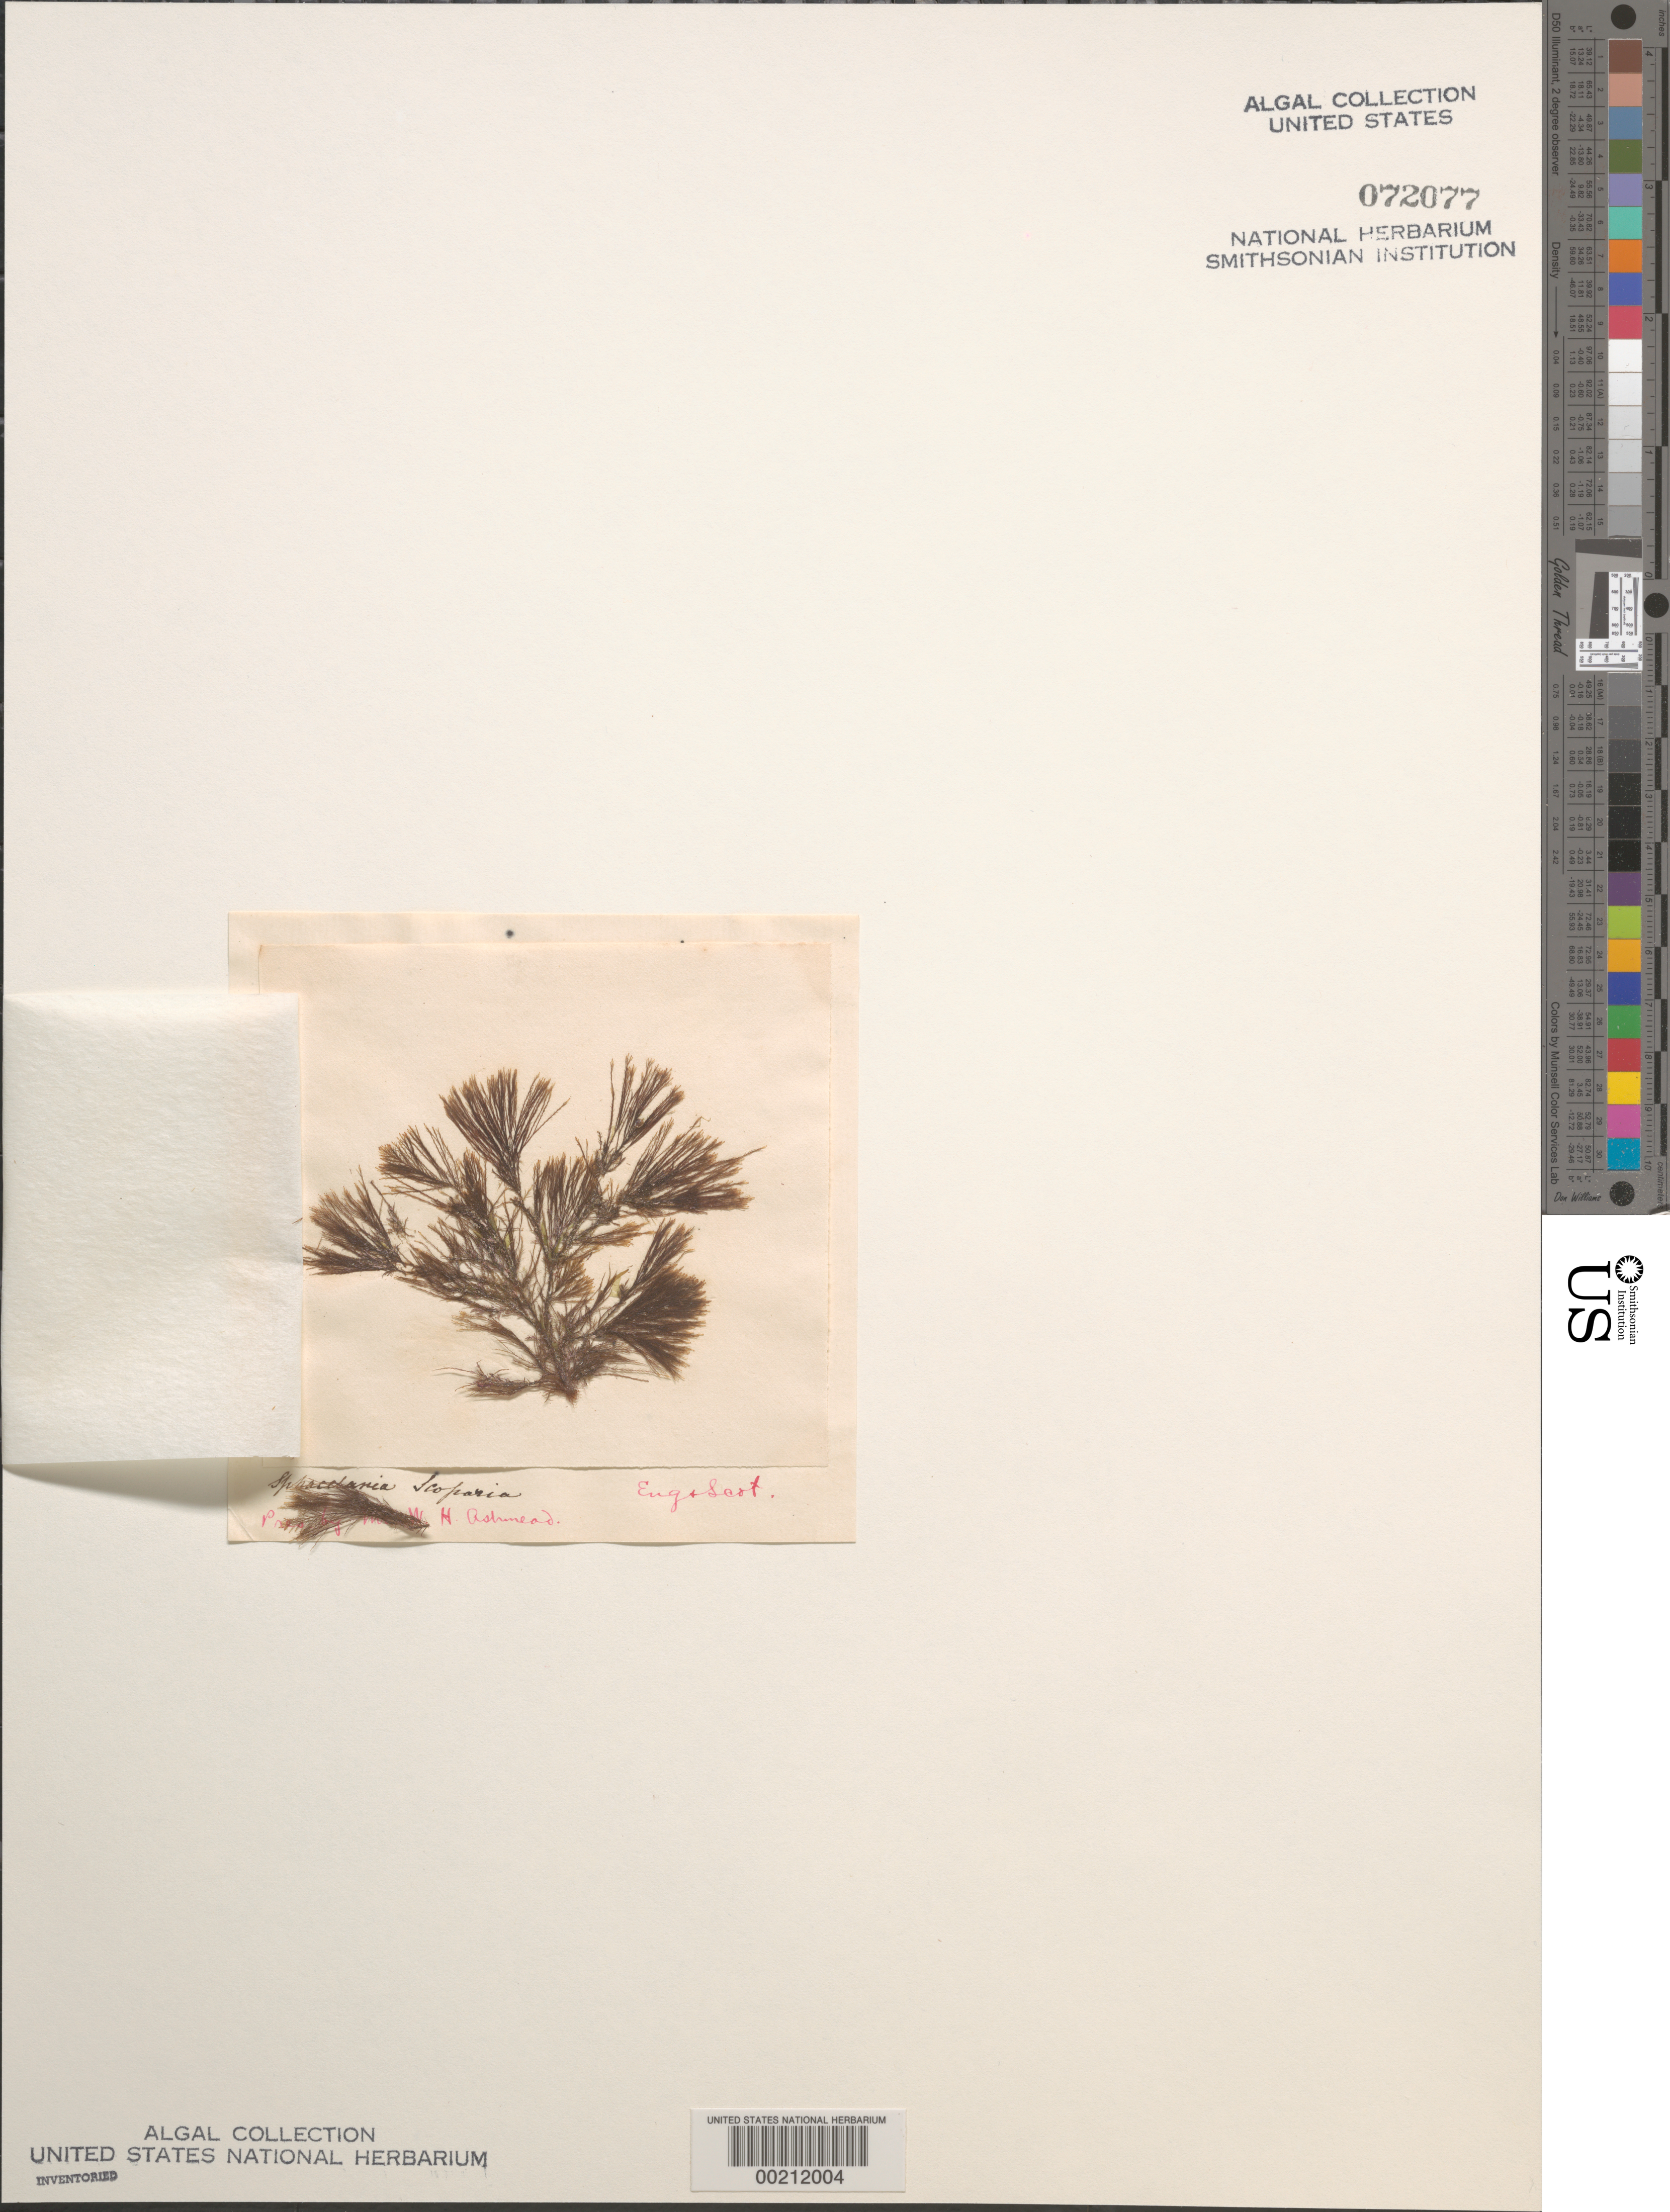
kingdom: Chromista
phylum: Ochrophyta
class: Phaeophyceae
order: Sphacelariales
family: Stypocaulaceae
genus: Halopteris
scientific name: Halopteris scoparia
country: United Kingdom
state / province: England / Scotland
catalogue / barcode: US 72077